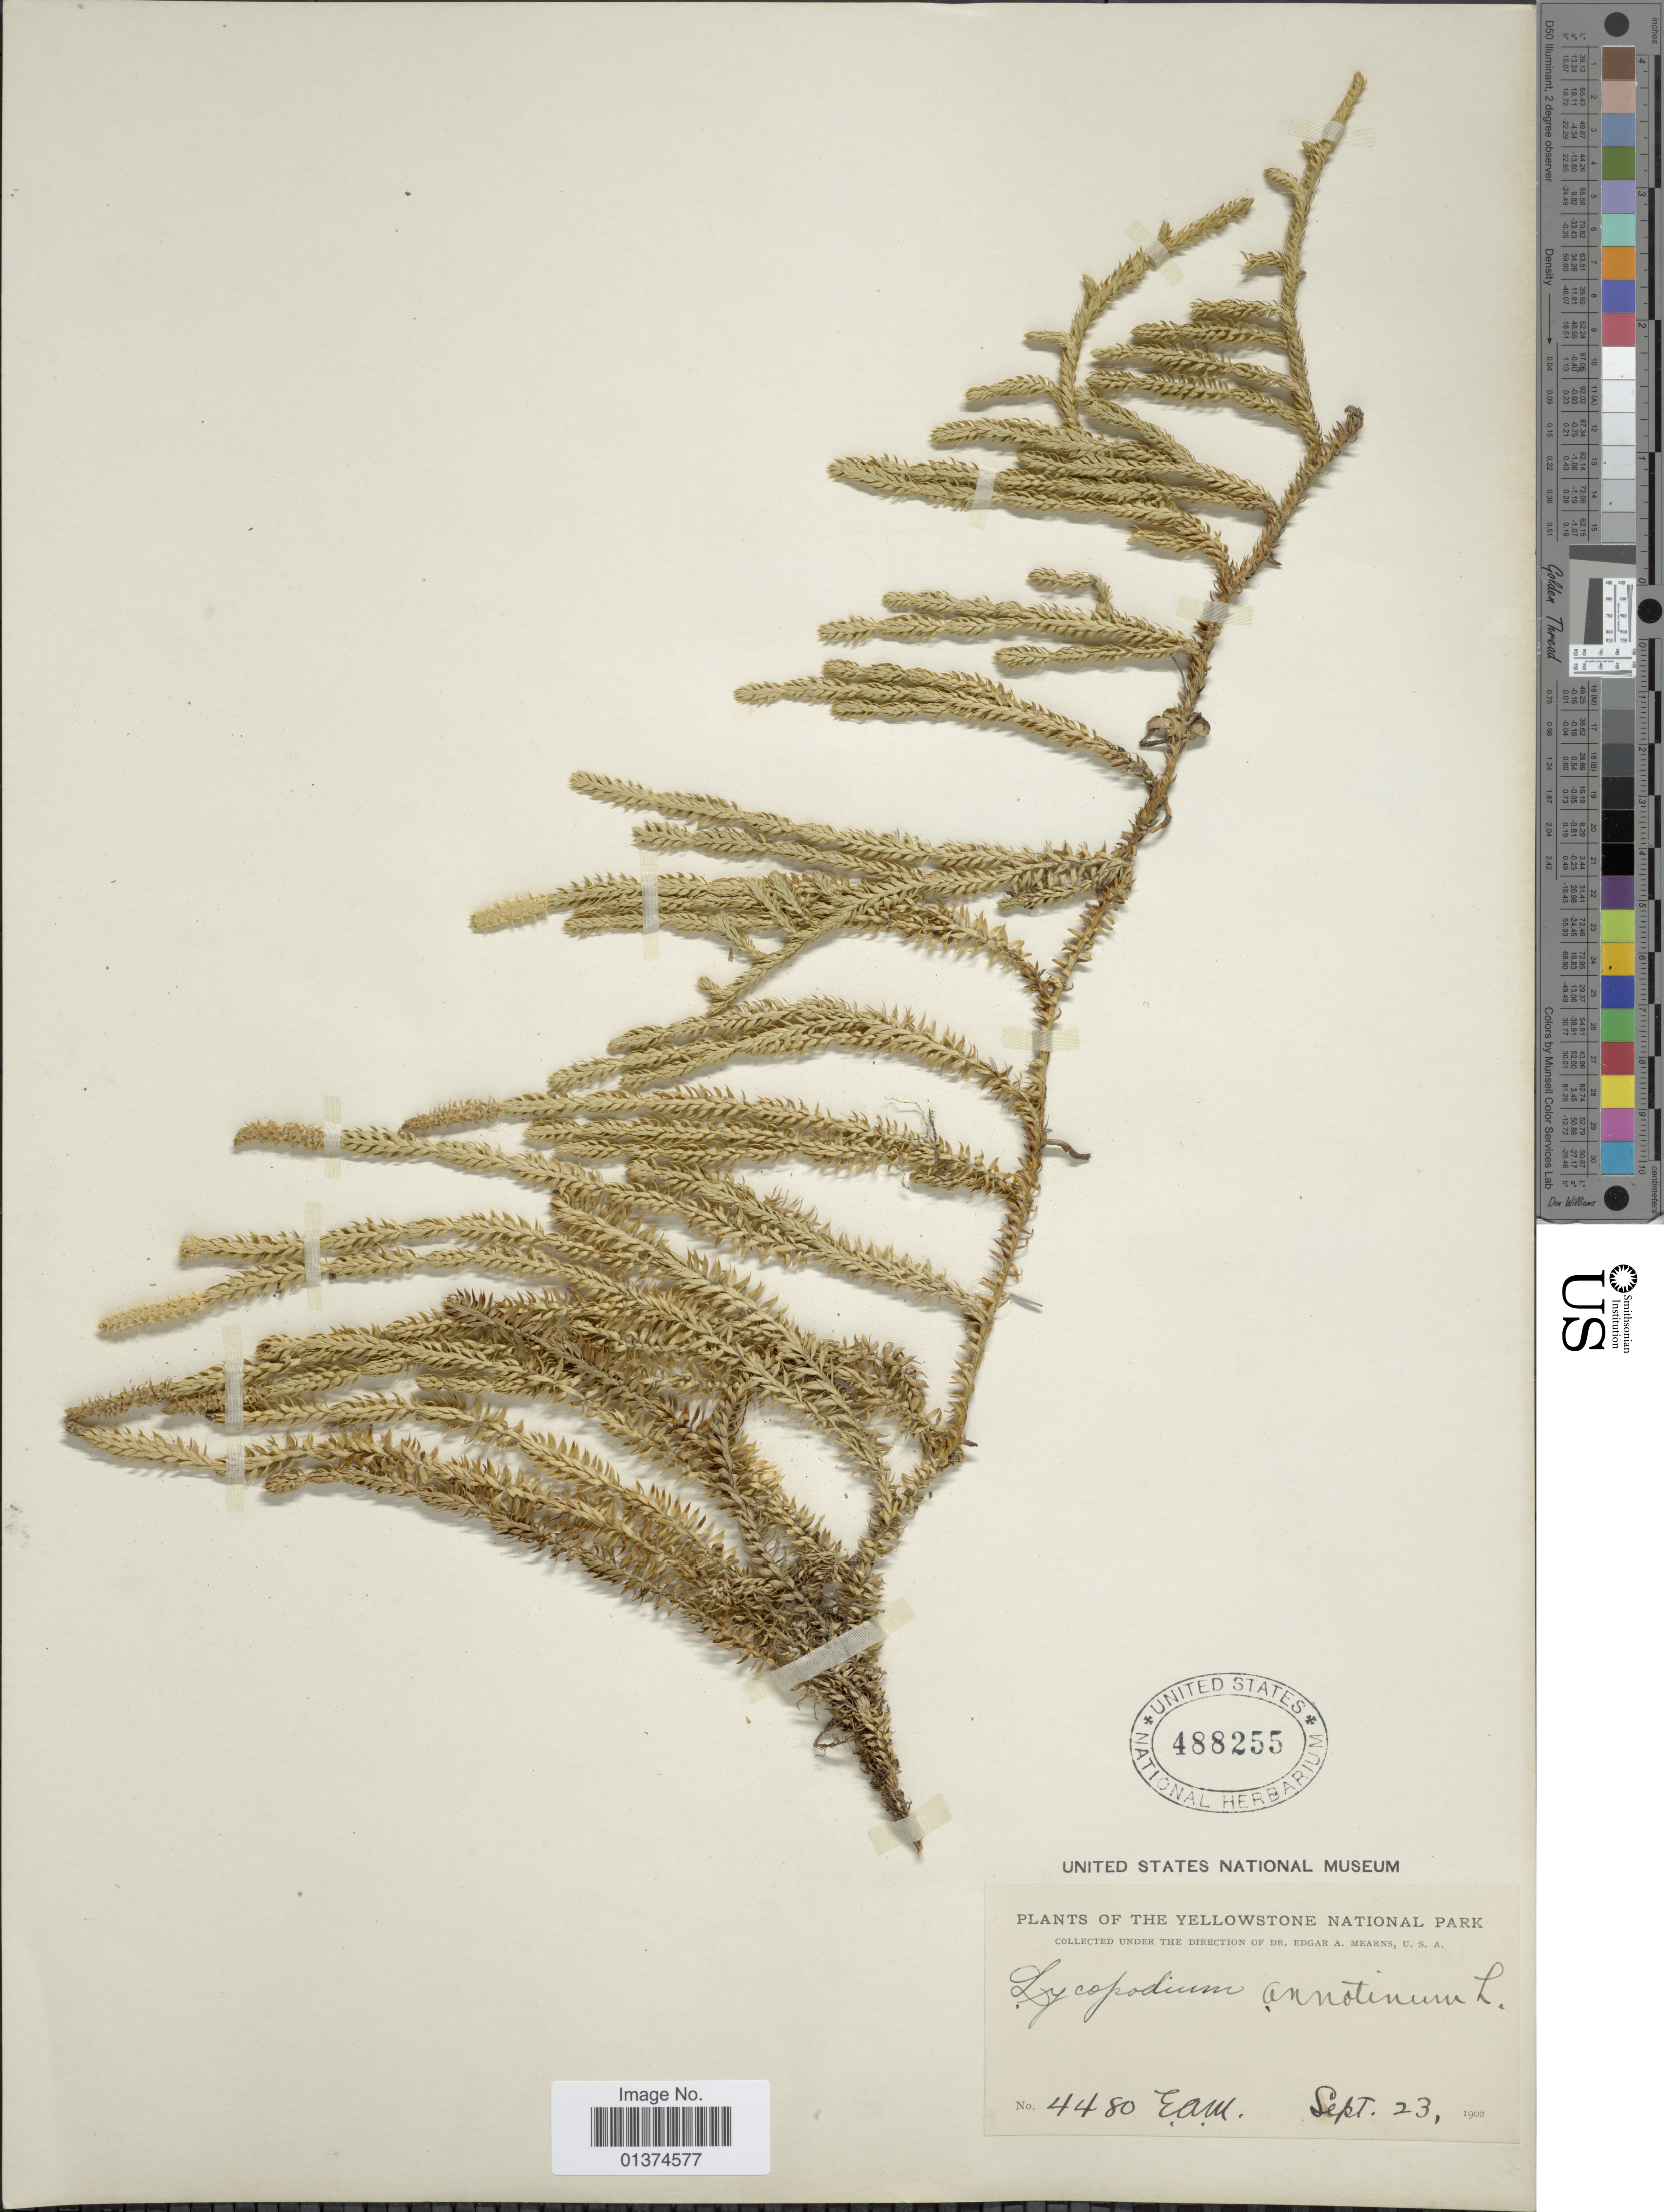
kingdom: Plantae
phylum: Tracheophyta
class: Lycopodiopsida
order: Lycopodiales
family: Lycopodiaceae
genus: Spinulum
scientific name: Spinulum annotinum subsp. annotinum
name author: (L.) A. Haines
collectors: E. A. Mearns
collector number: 4480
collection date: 1902-09-23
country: United States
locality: Yellowstone National Park,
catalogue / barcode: US 488255